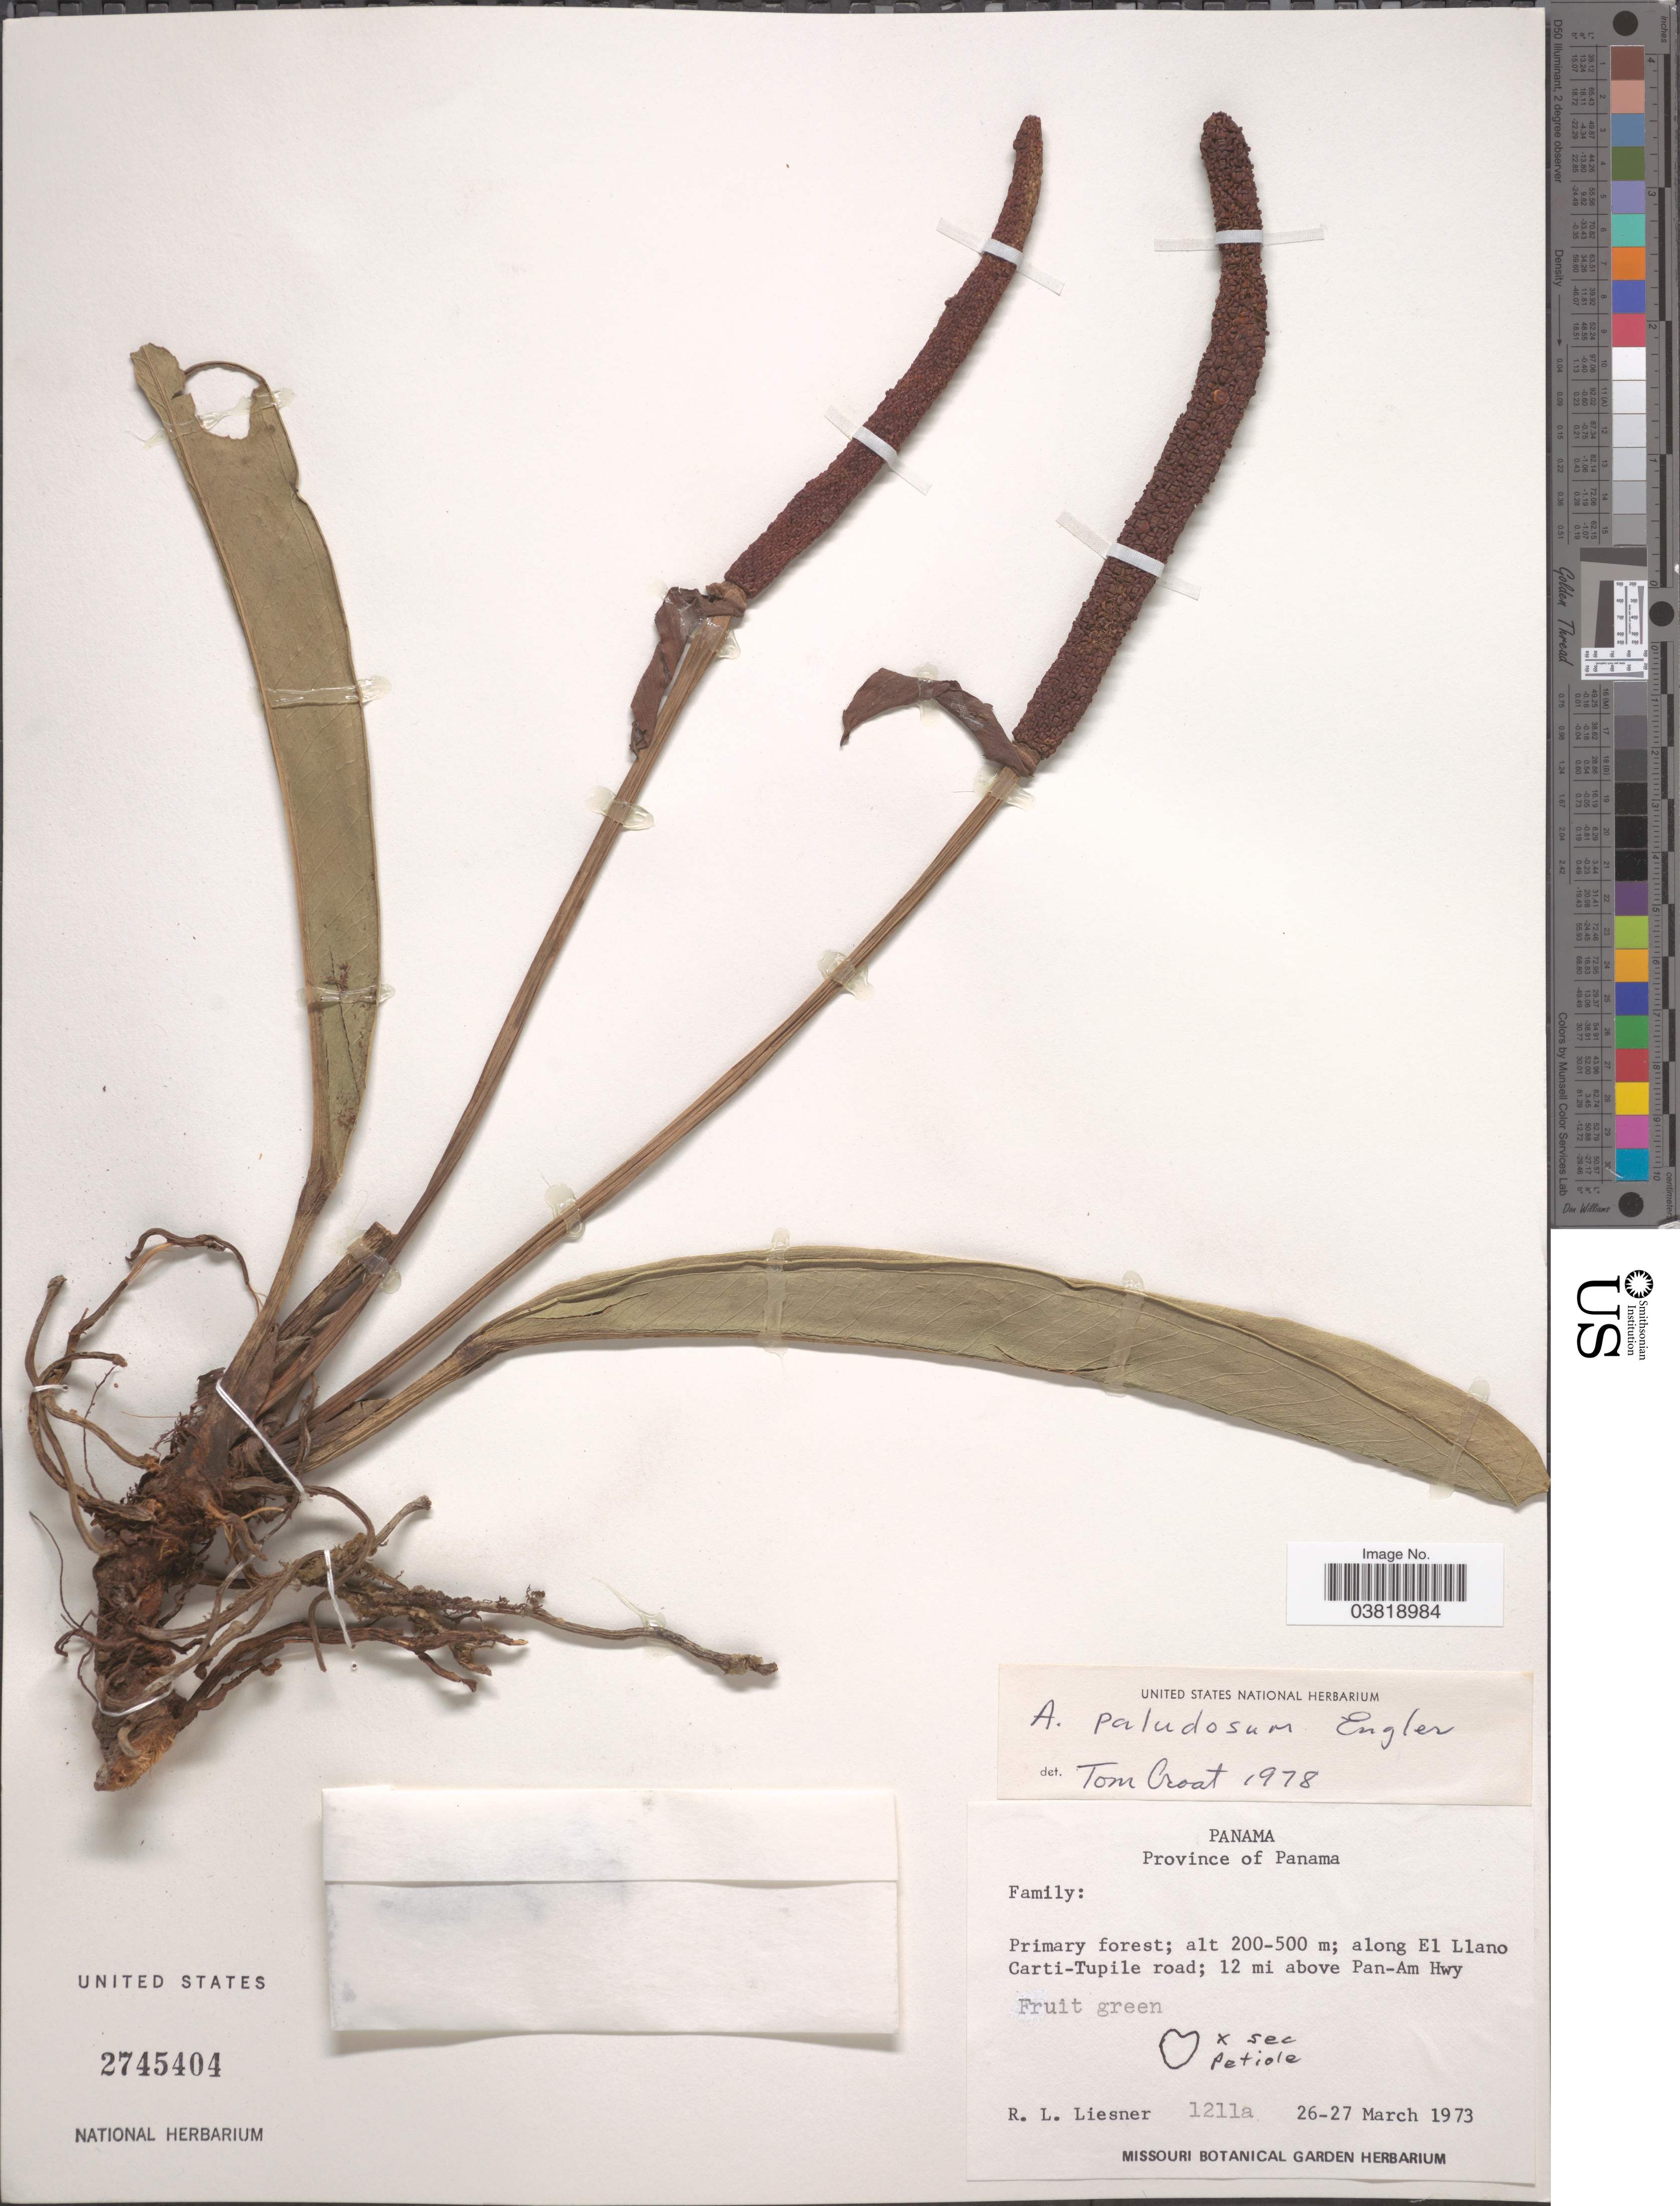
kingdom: Plantae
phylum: Tracheophyta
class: Liliopsida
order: Alismatales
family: Araceae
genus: Anthurium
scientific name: Anthurium paludosum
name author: Engl.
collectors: R. L. Liesner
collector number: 1211a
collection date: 1973-03-26/1973-03-27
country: Panama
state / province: Panamá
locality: Along El Llano Carti-Tupile road; 12 mi above Pan-Am Hwy.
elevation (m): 200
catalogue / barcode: US 2745404